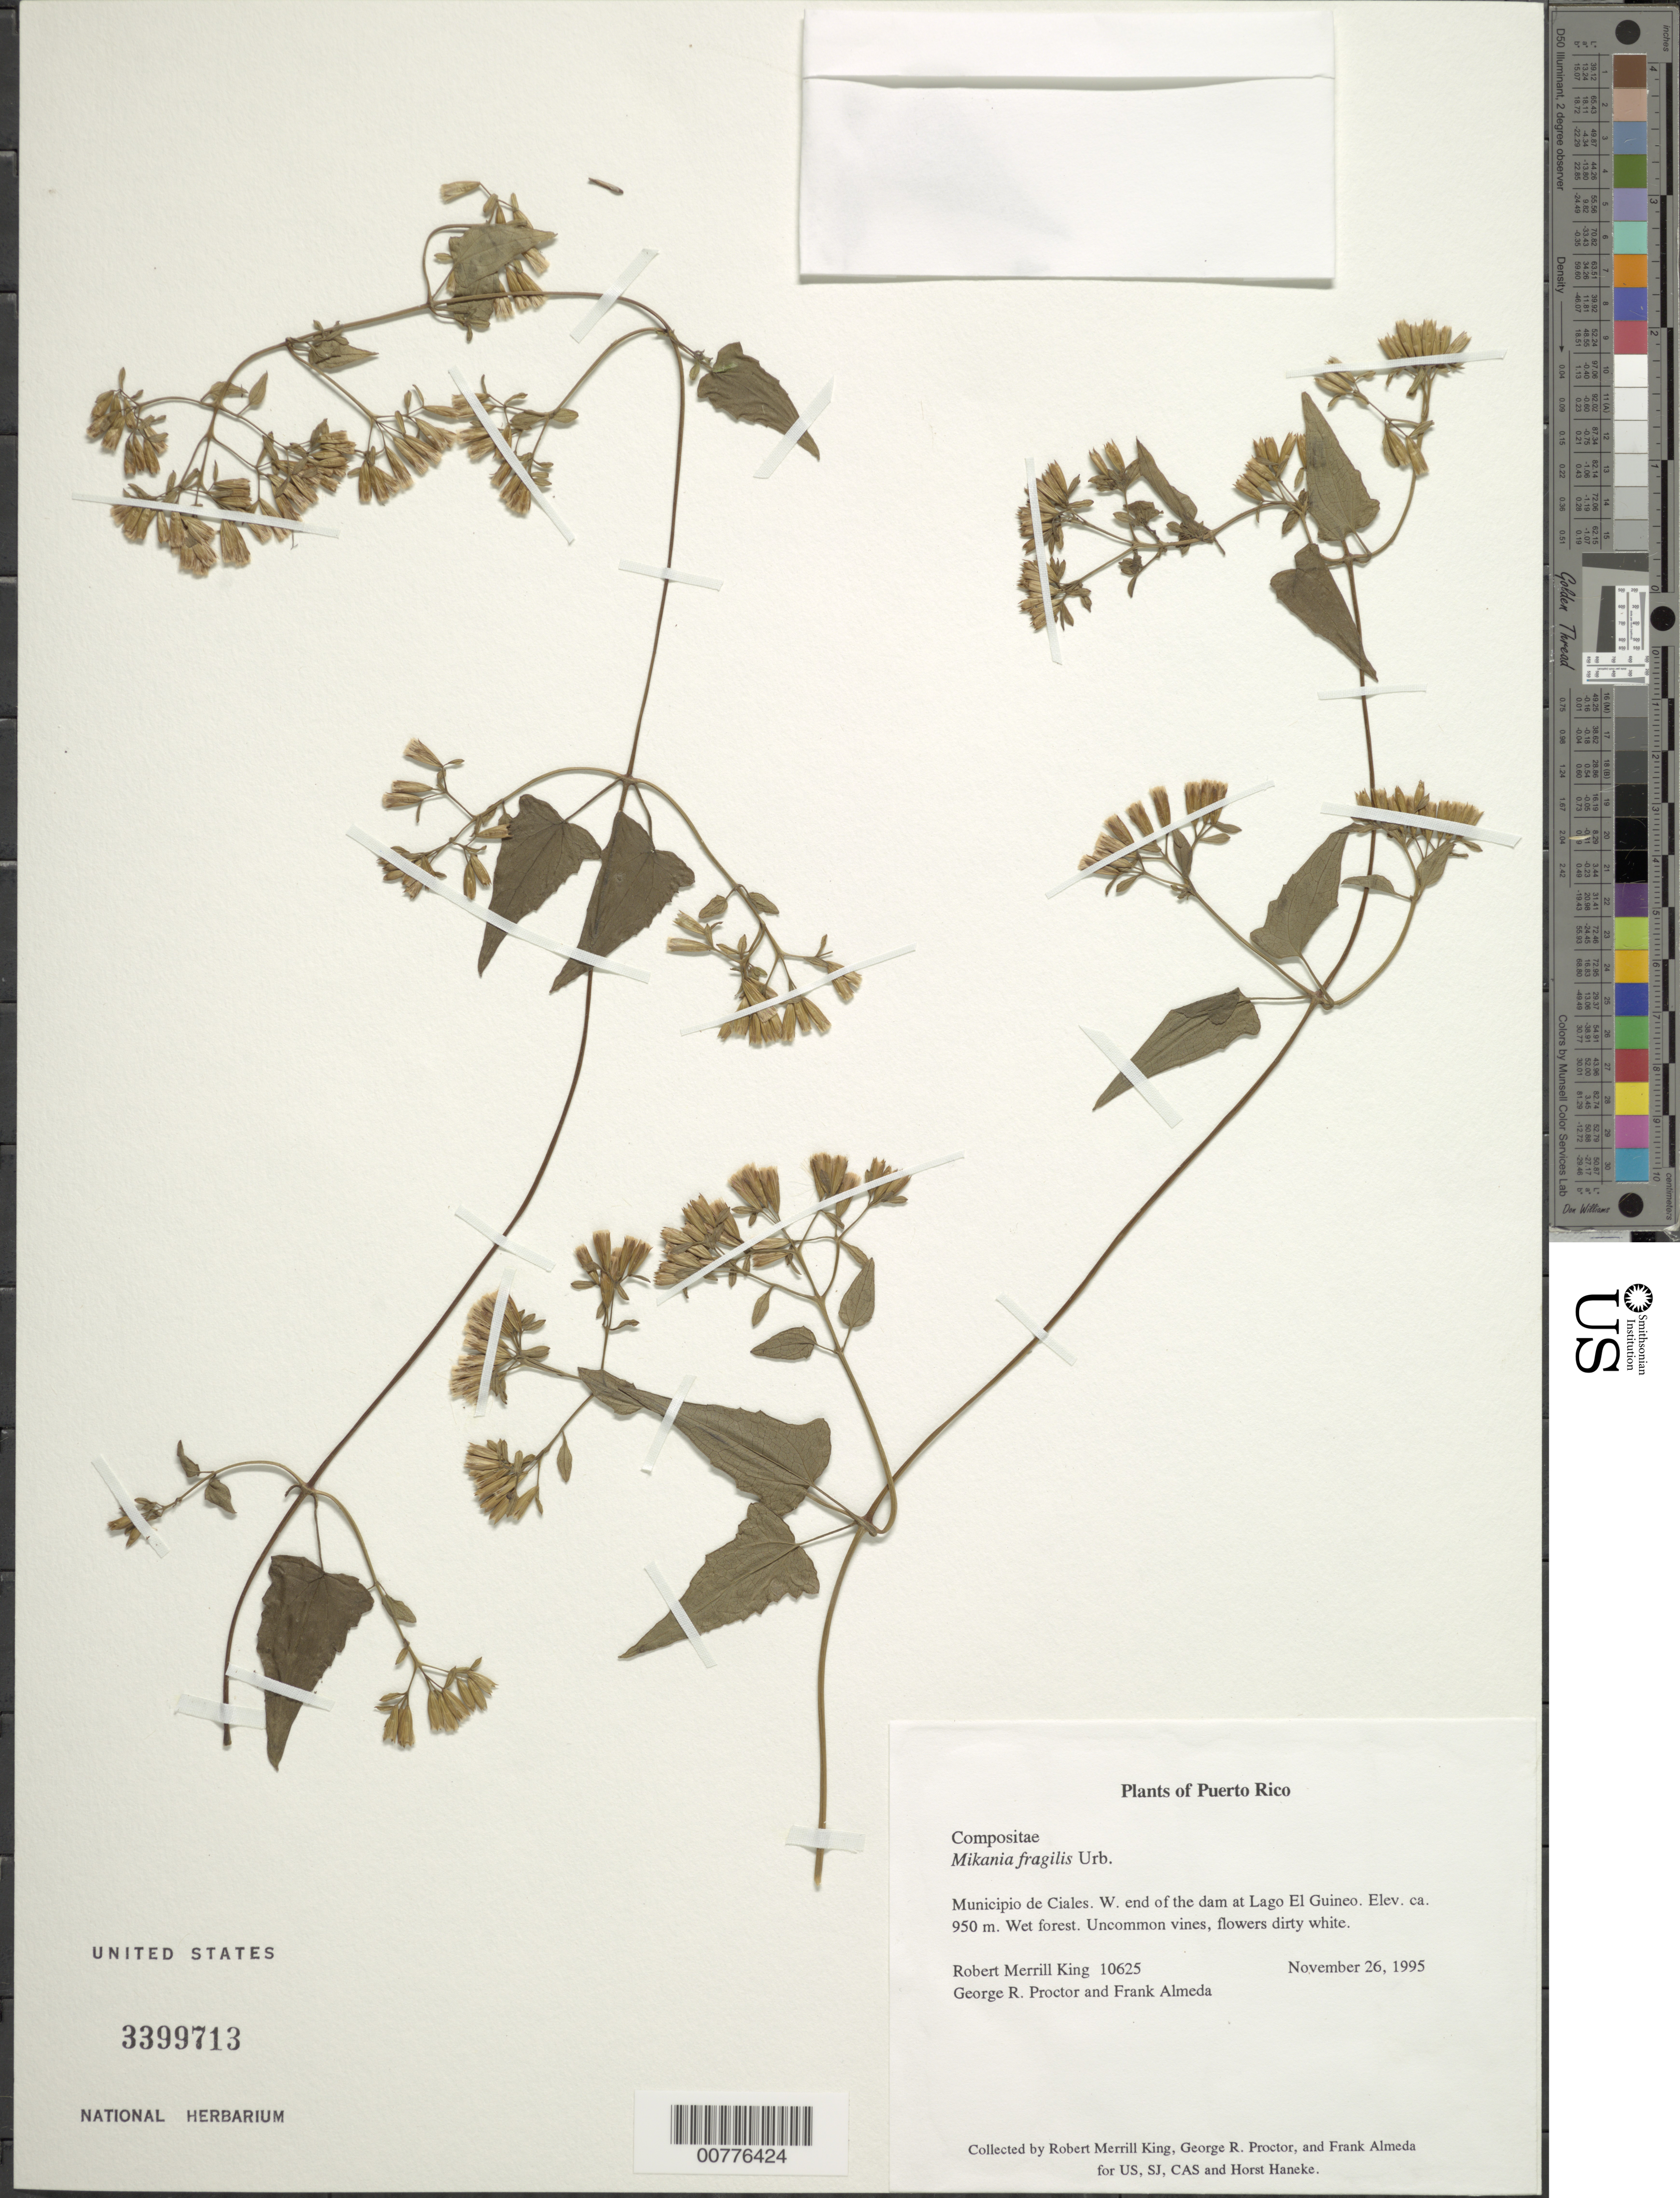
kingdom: Plantae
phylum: Tracheophyta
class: Magnoliopsida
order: Asterales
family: Asteraceae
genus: Mikania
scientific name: Mikania fragilis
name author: Urb.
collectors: R. M. King, G. R. Proctor & F. Almeda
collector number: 10625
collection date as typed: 26 Nov 1995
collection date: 1995-11-26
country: Puerto Rico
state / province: Ciales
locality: Municipio de Ciales. W end of the dam at Lago El Guineo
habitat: Wet forest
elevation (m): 950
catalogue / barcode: US 3399713